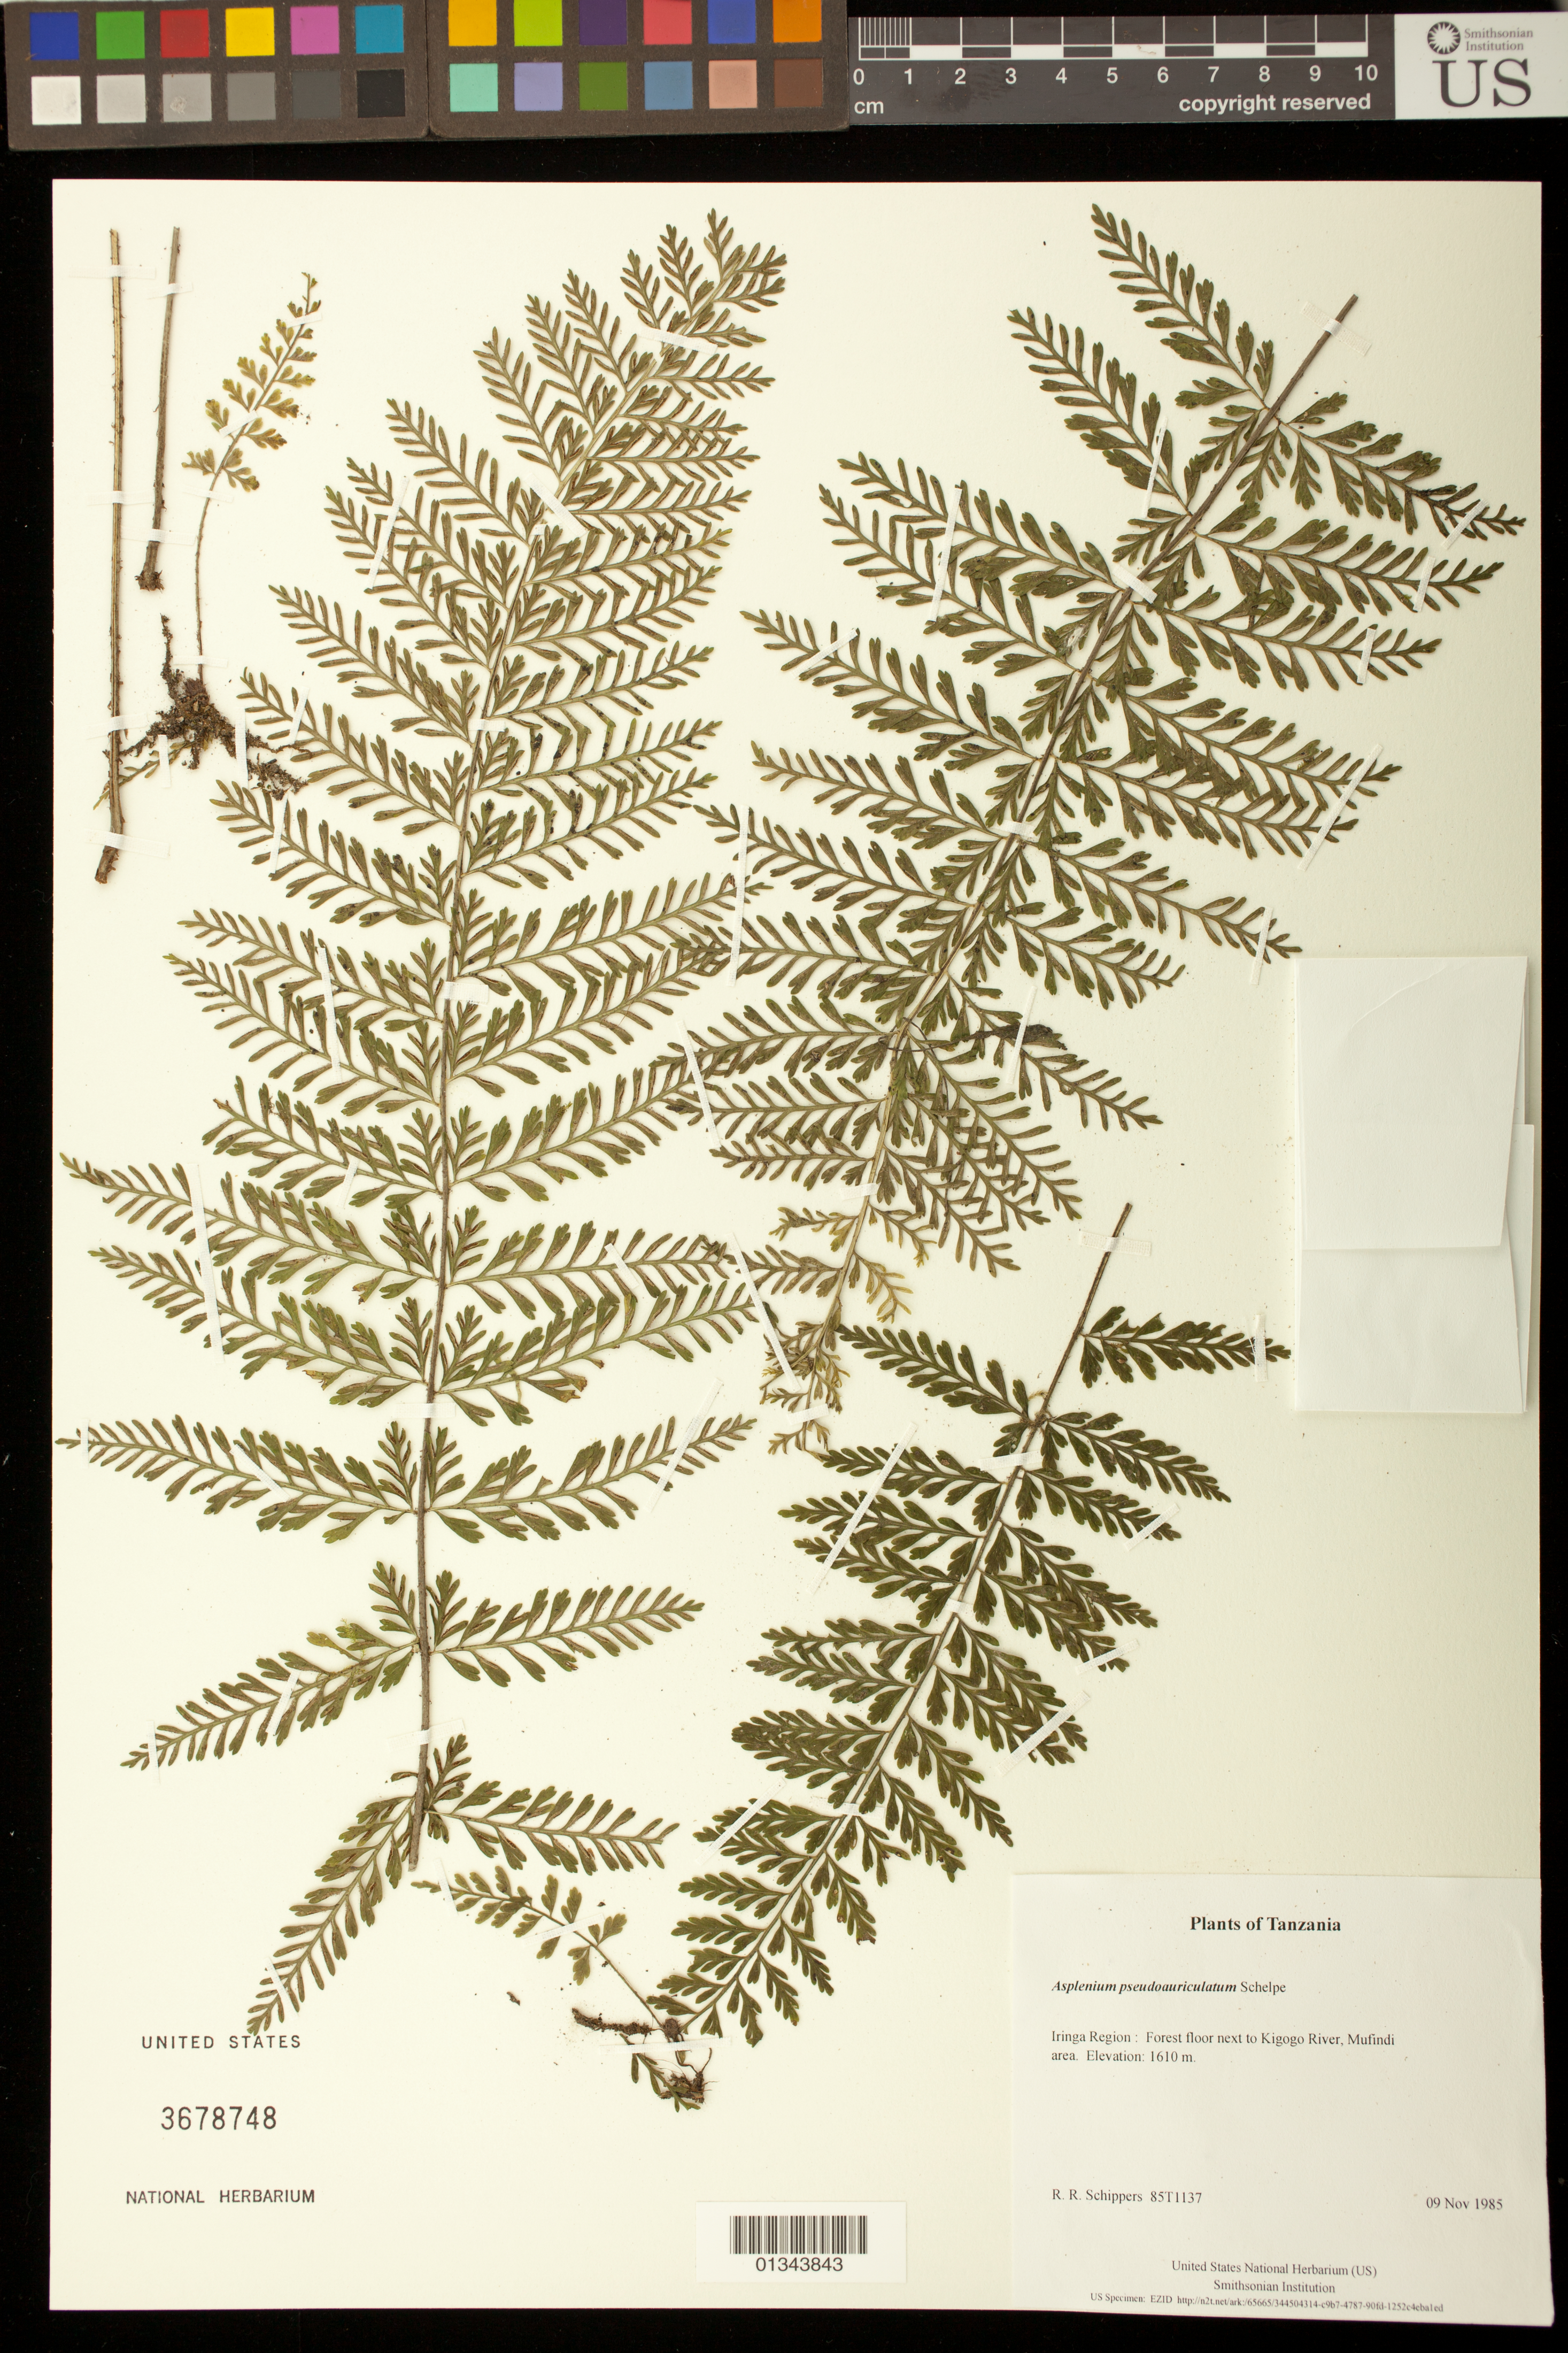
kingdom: Plantae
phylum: Tracheophyta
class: Polypodiopsida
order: Polypodiales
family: Aspleniaceae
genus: Asplenium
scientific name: Asplenium pseudoauriculatum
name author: Schelpe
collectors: R. R. Schippers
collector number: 85T1137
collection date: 1985-11-09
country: Tanzania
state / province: Iringa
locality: Forest floor next to Kigogo River, Mufindi area.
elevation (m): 1610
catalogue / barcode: US 3678748